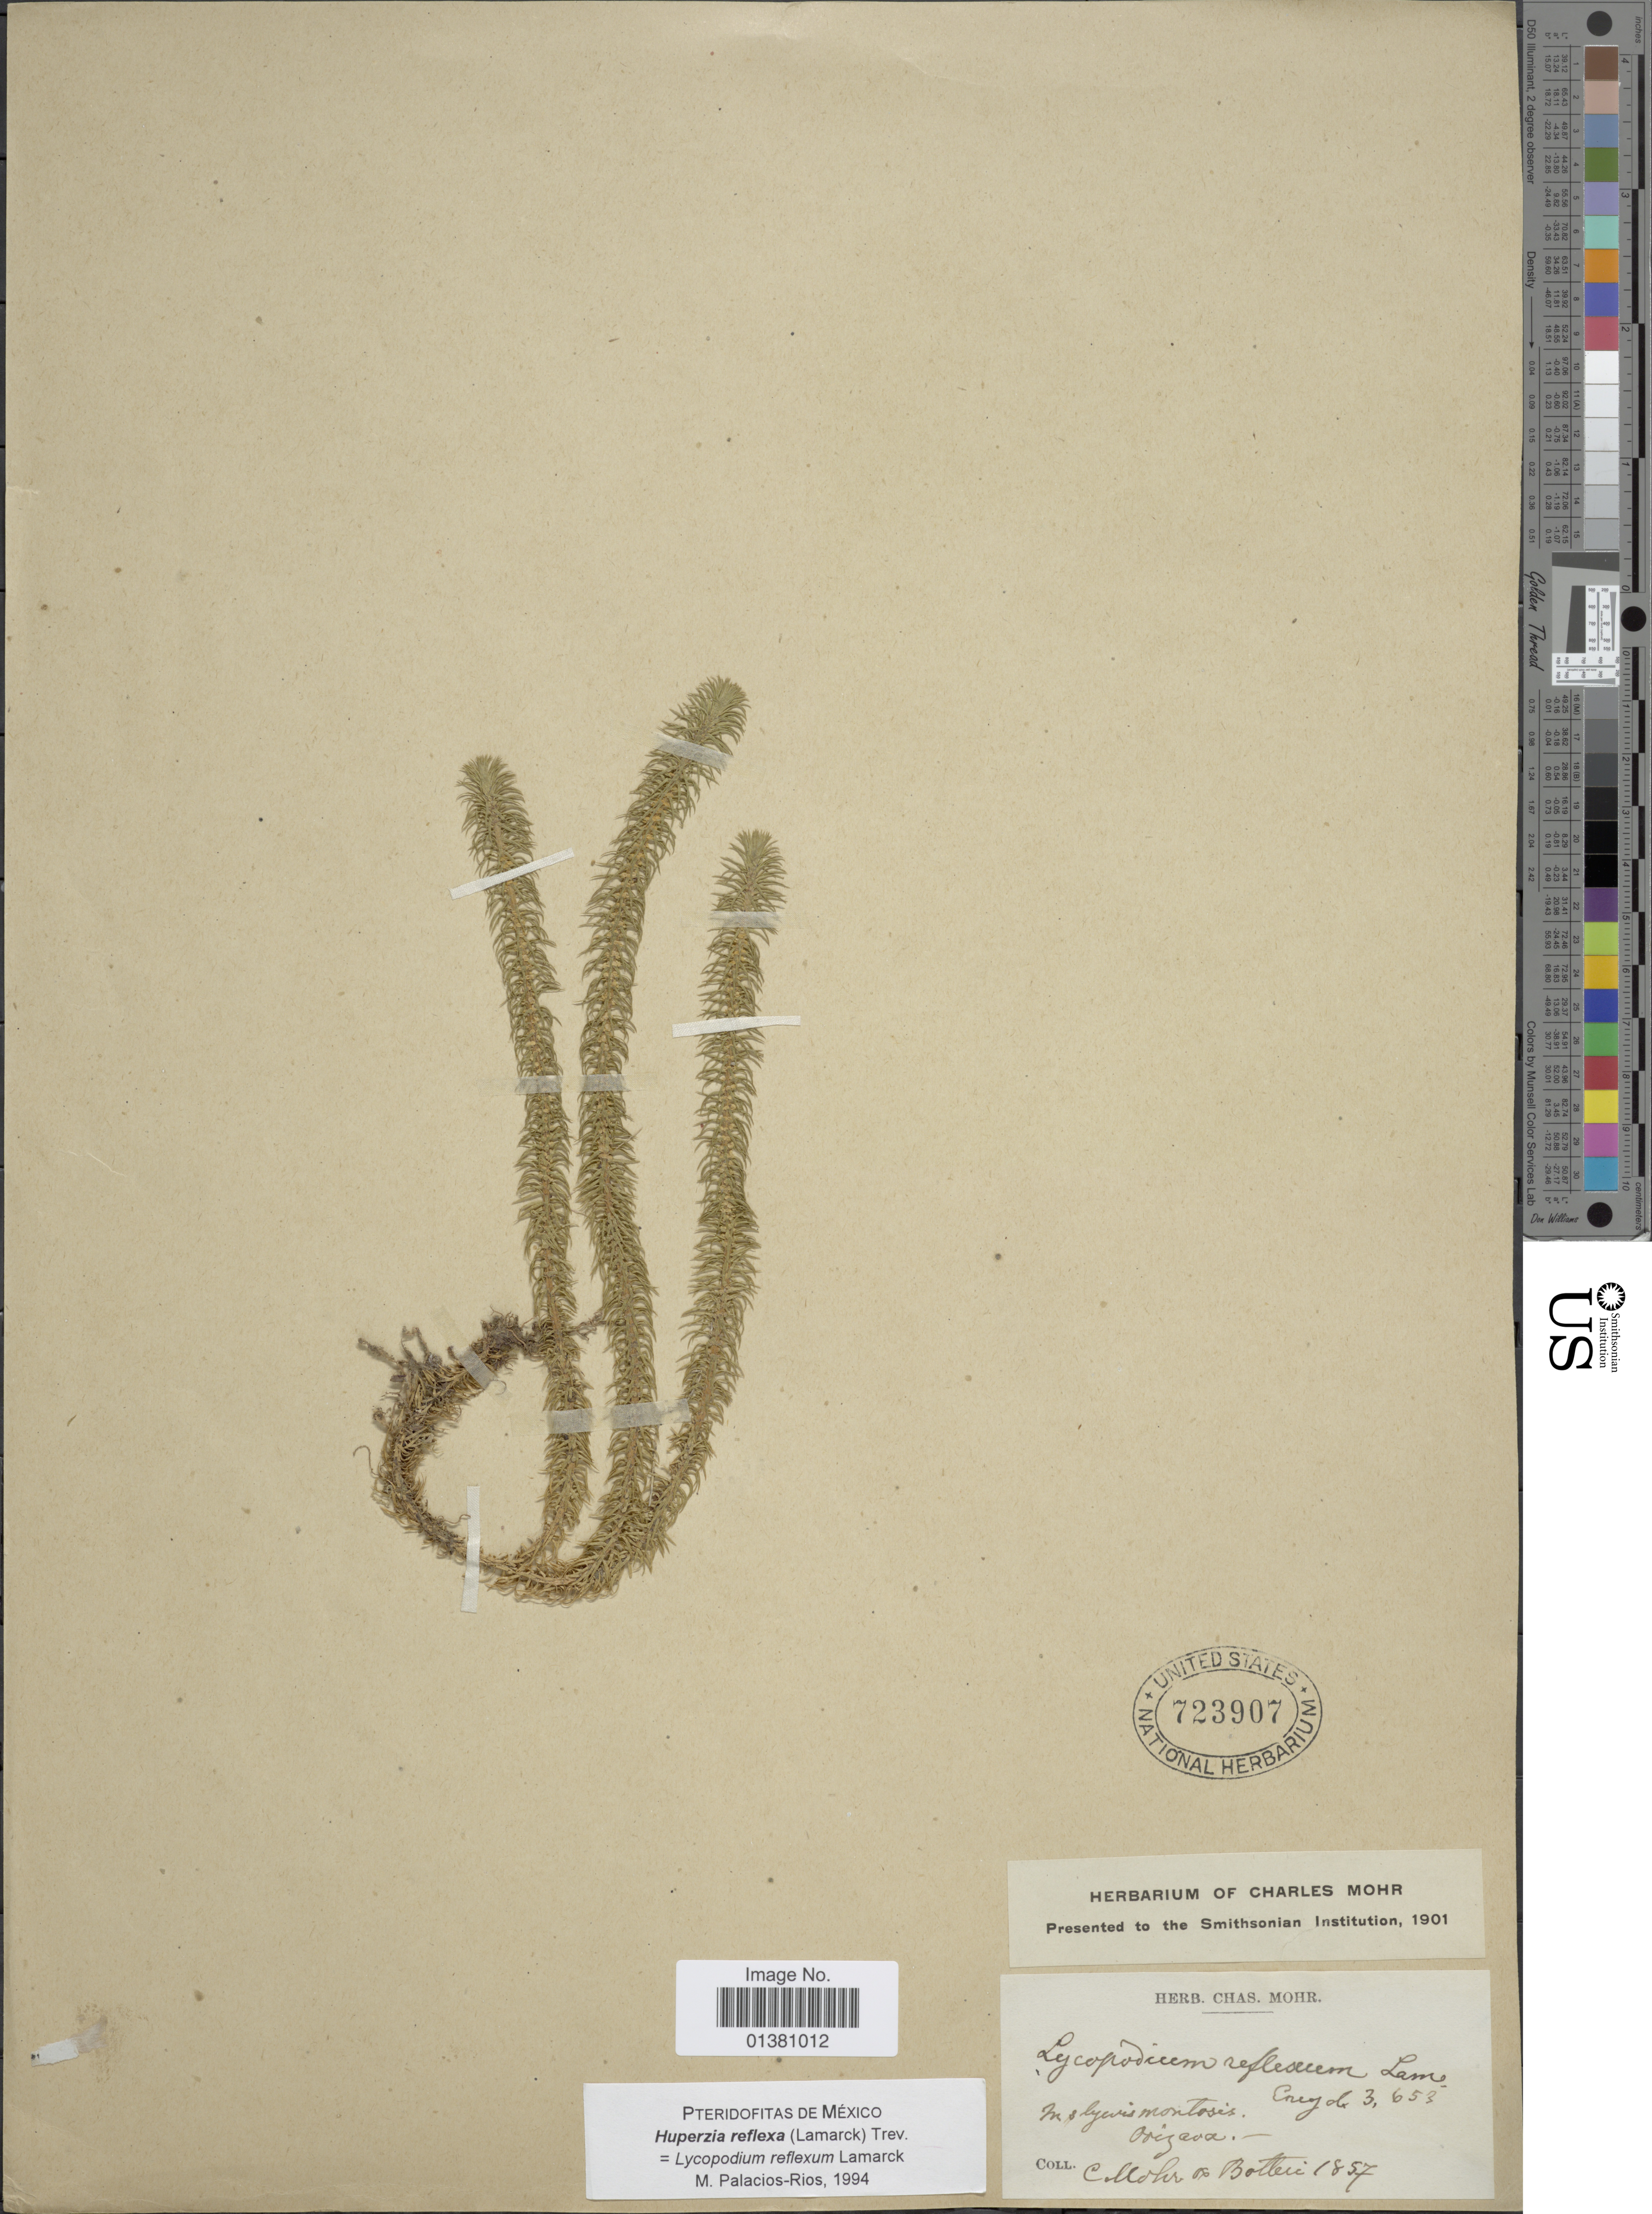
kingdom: Plantae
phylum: Tracheophyta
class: Lycopodiopsida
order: Lycopodiales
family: Lycopodiaceae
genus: Phlegmariurus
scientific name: Phlegmariurus reflexus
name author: (Lam.) B. Øllg.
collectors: C. T. Mohr & M. Botteri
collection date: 1857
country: Mexico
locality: In sylvis montosis. Orizava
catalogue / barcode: US 723907